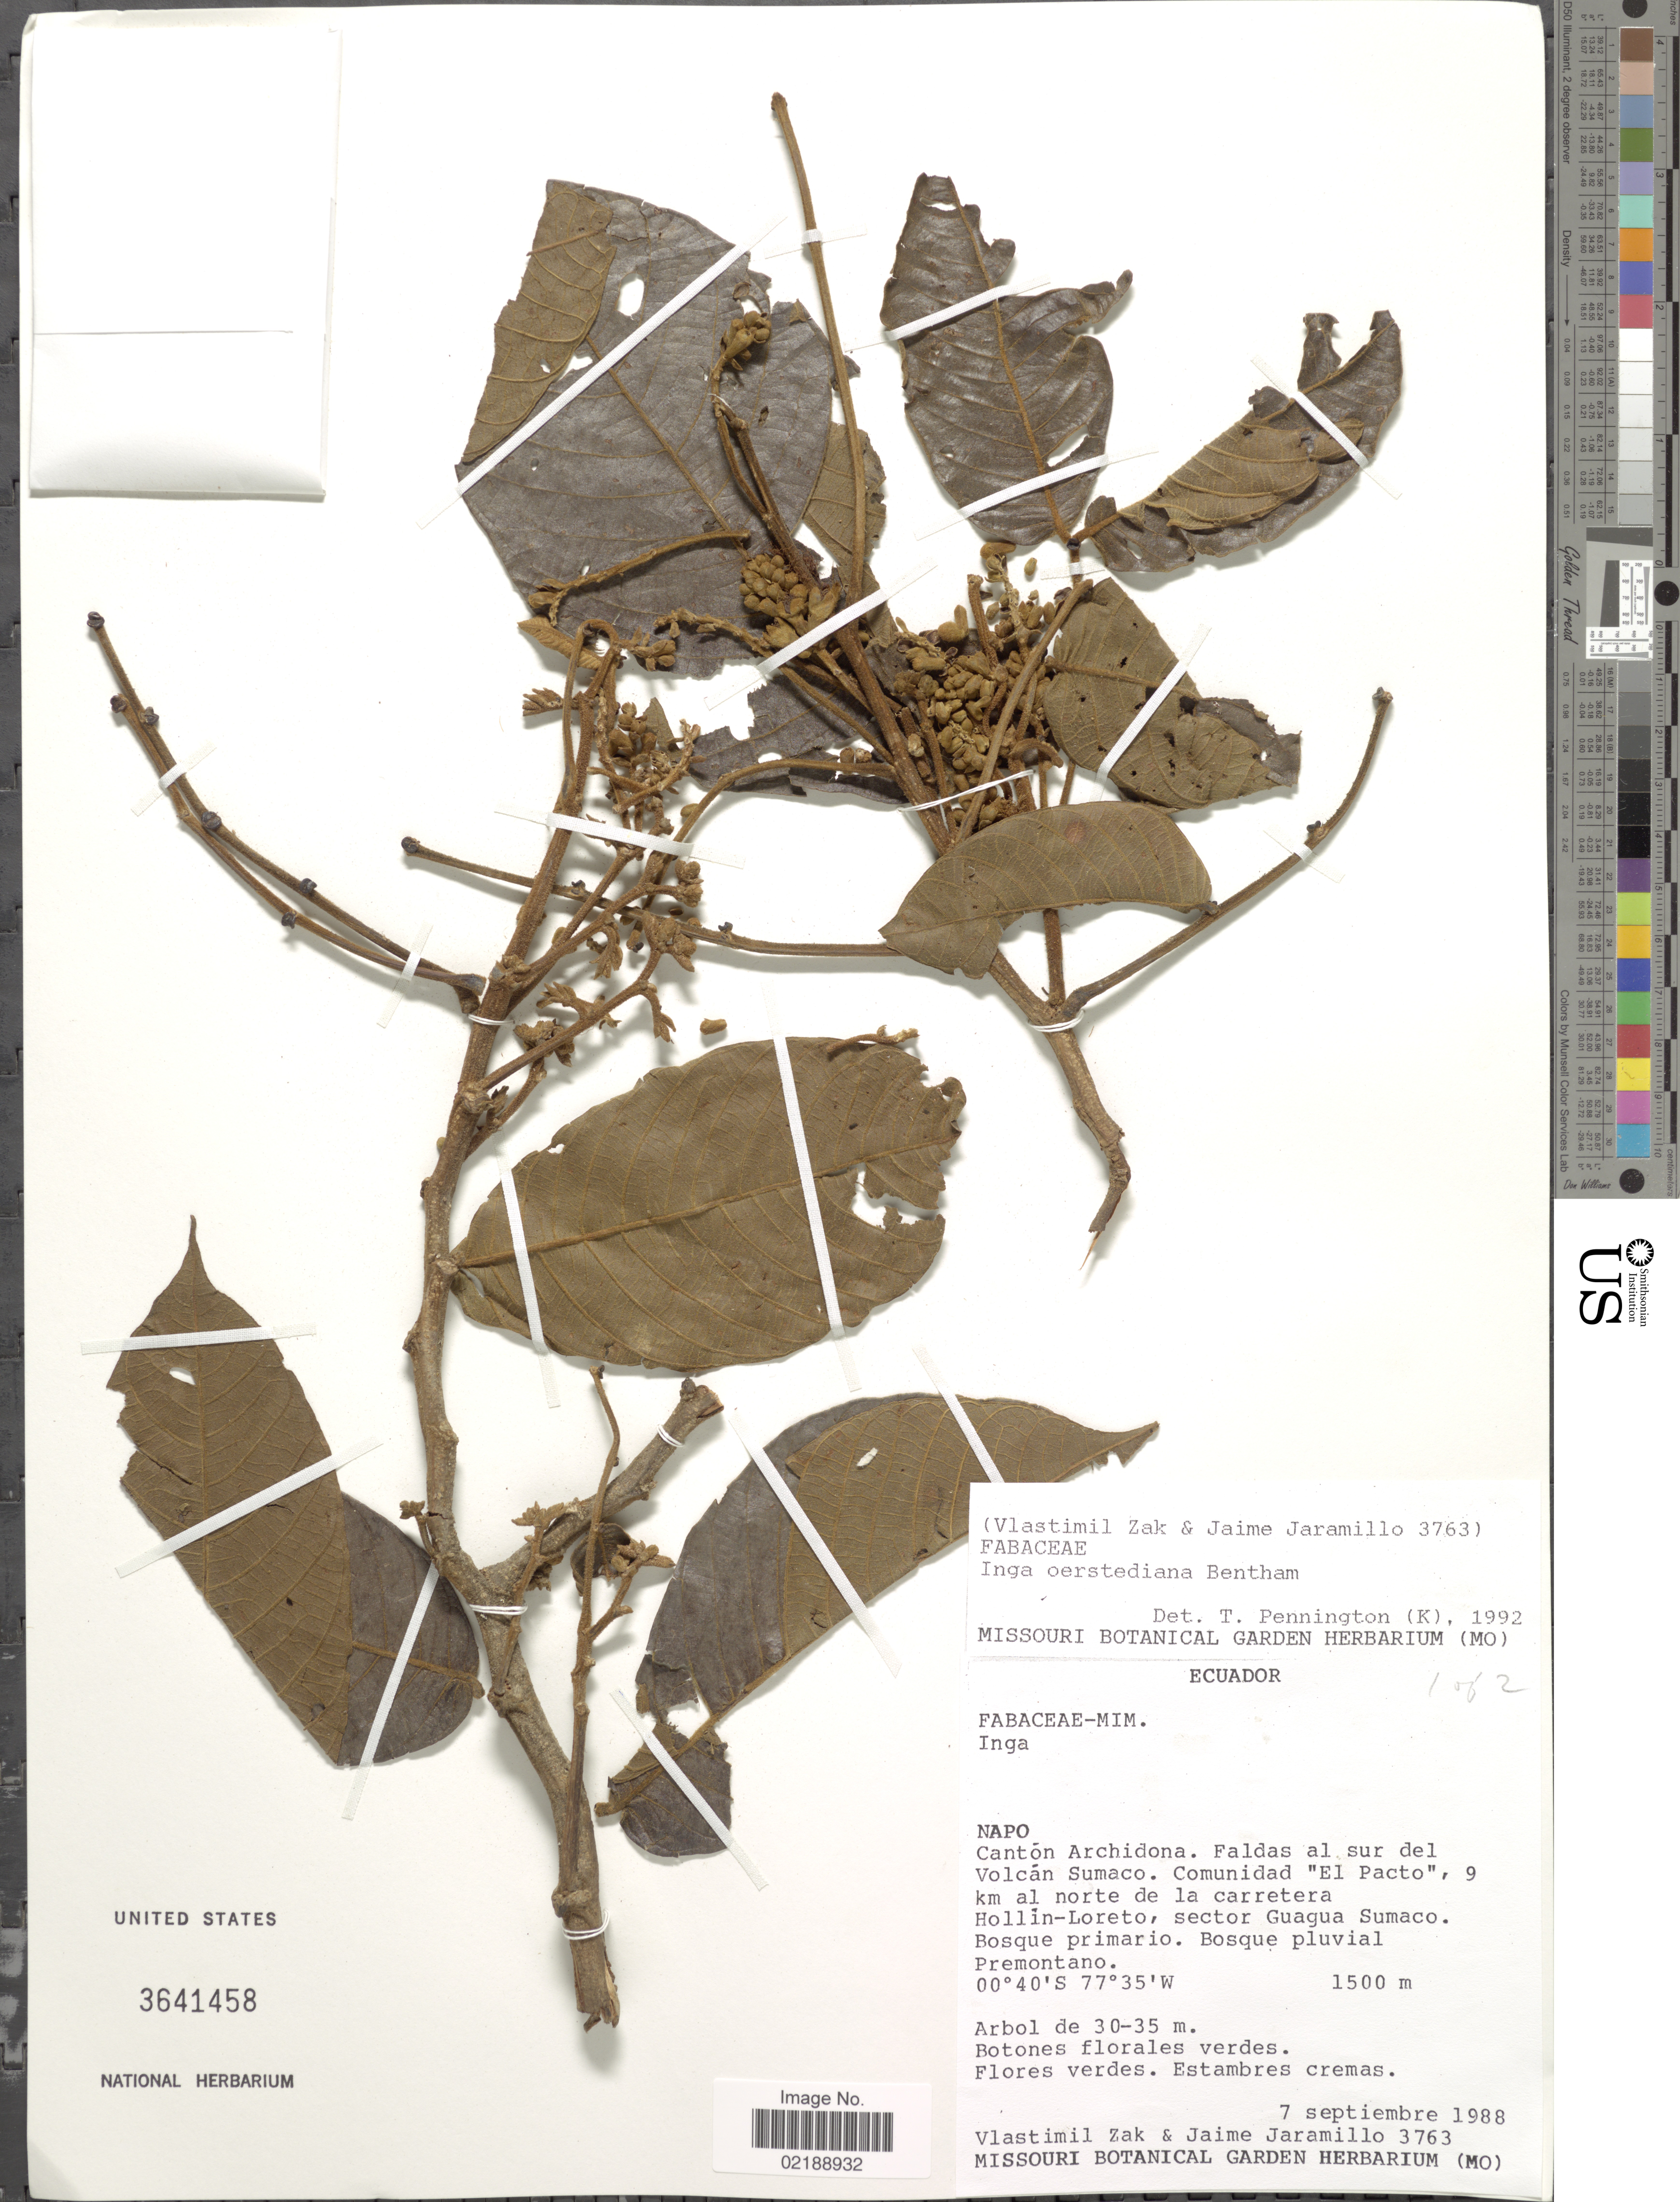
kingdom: Plantae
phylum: Tracheophyta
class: Magnoliopsida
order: Fabales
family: Fabaceae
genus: Inga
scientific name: Inga oerstediana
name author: Benth.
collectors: V. Zak & J. Jaramillo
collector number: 3763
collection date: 1988-09-07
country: Ecuador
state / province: Napo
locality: Cantón Archidona. Faldas al sur del Volcán Smaco. Comunidad 'El Pacto ', 9 km al norte de la carretera Hollin-Loreto, sector Guagua Sumaco. Bosque primario. Bosque pluvial Premontano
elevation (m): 1500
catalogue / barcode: US 3641458